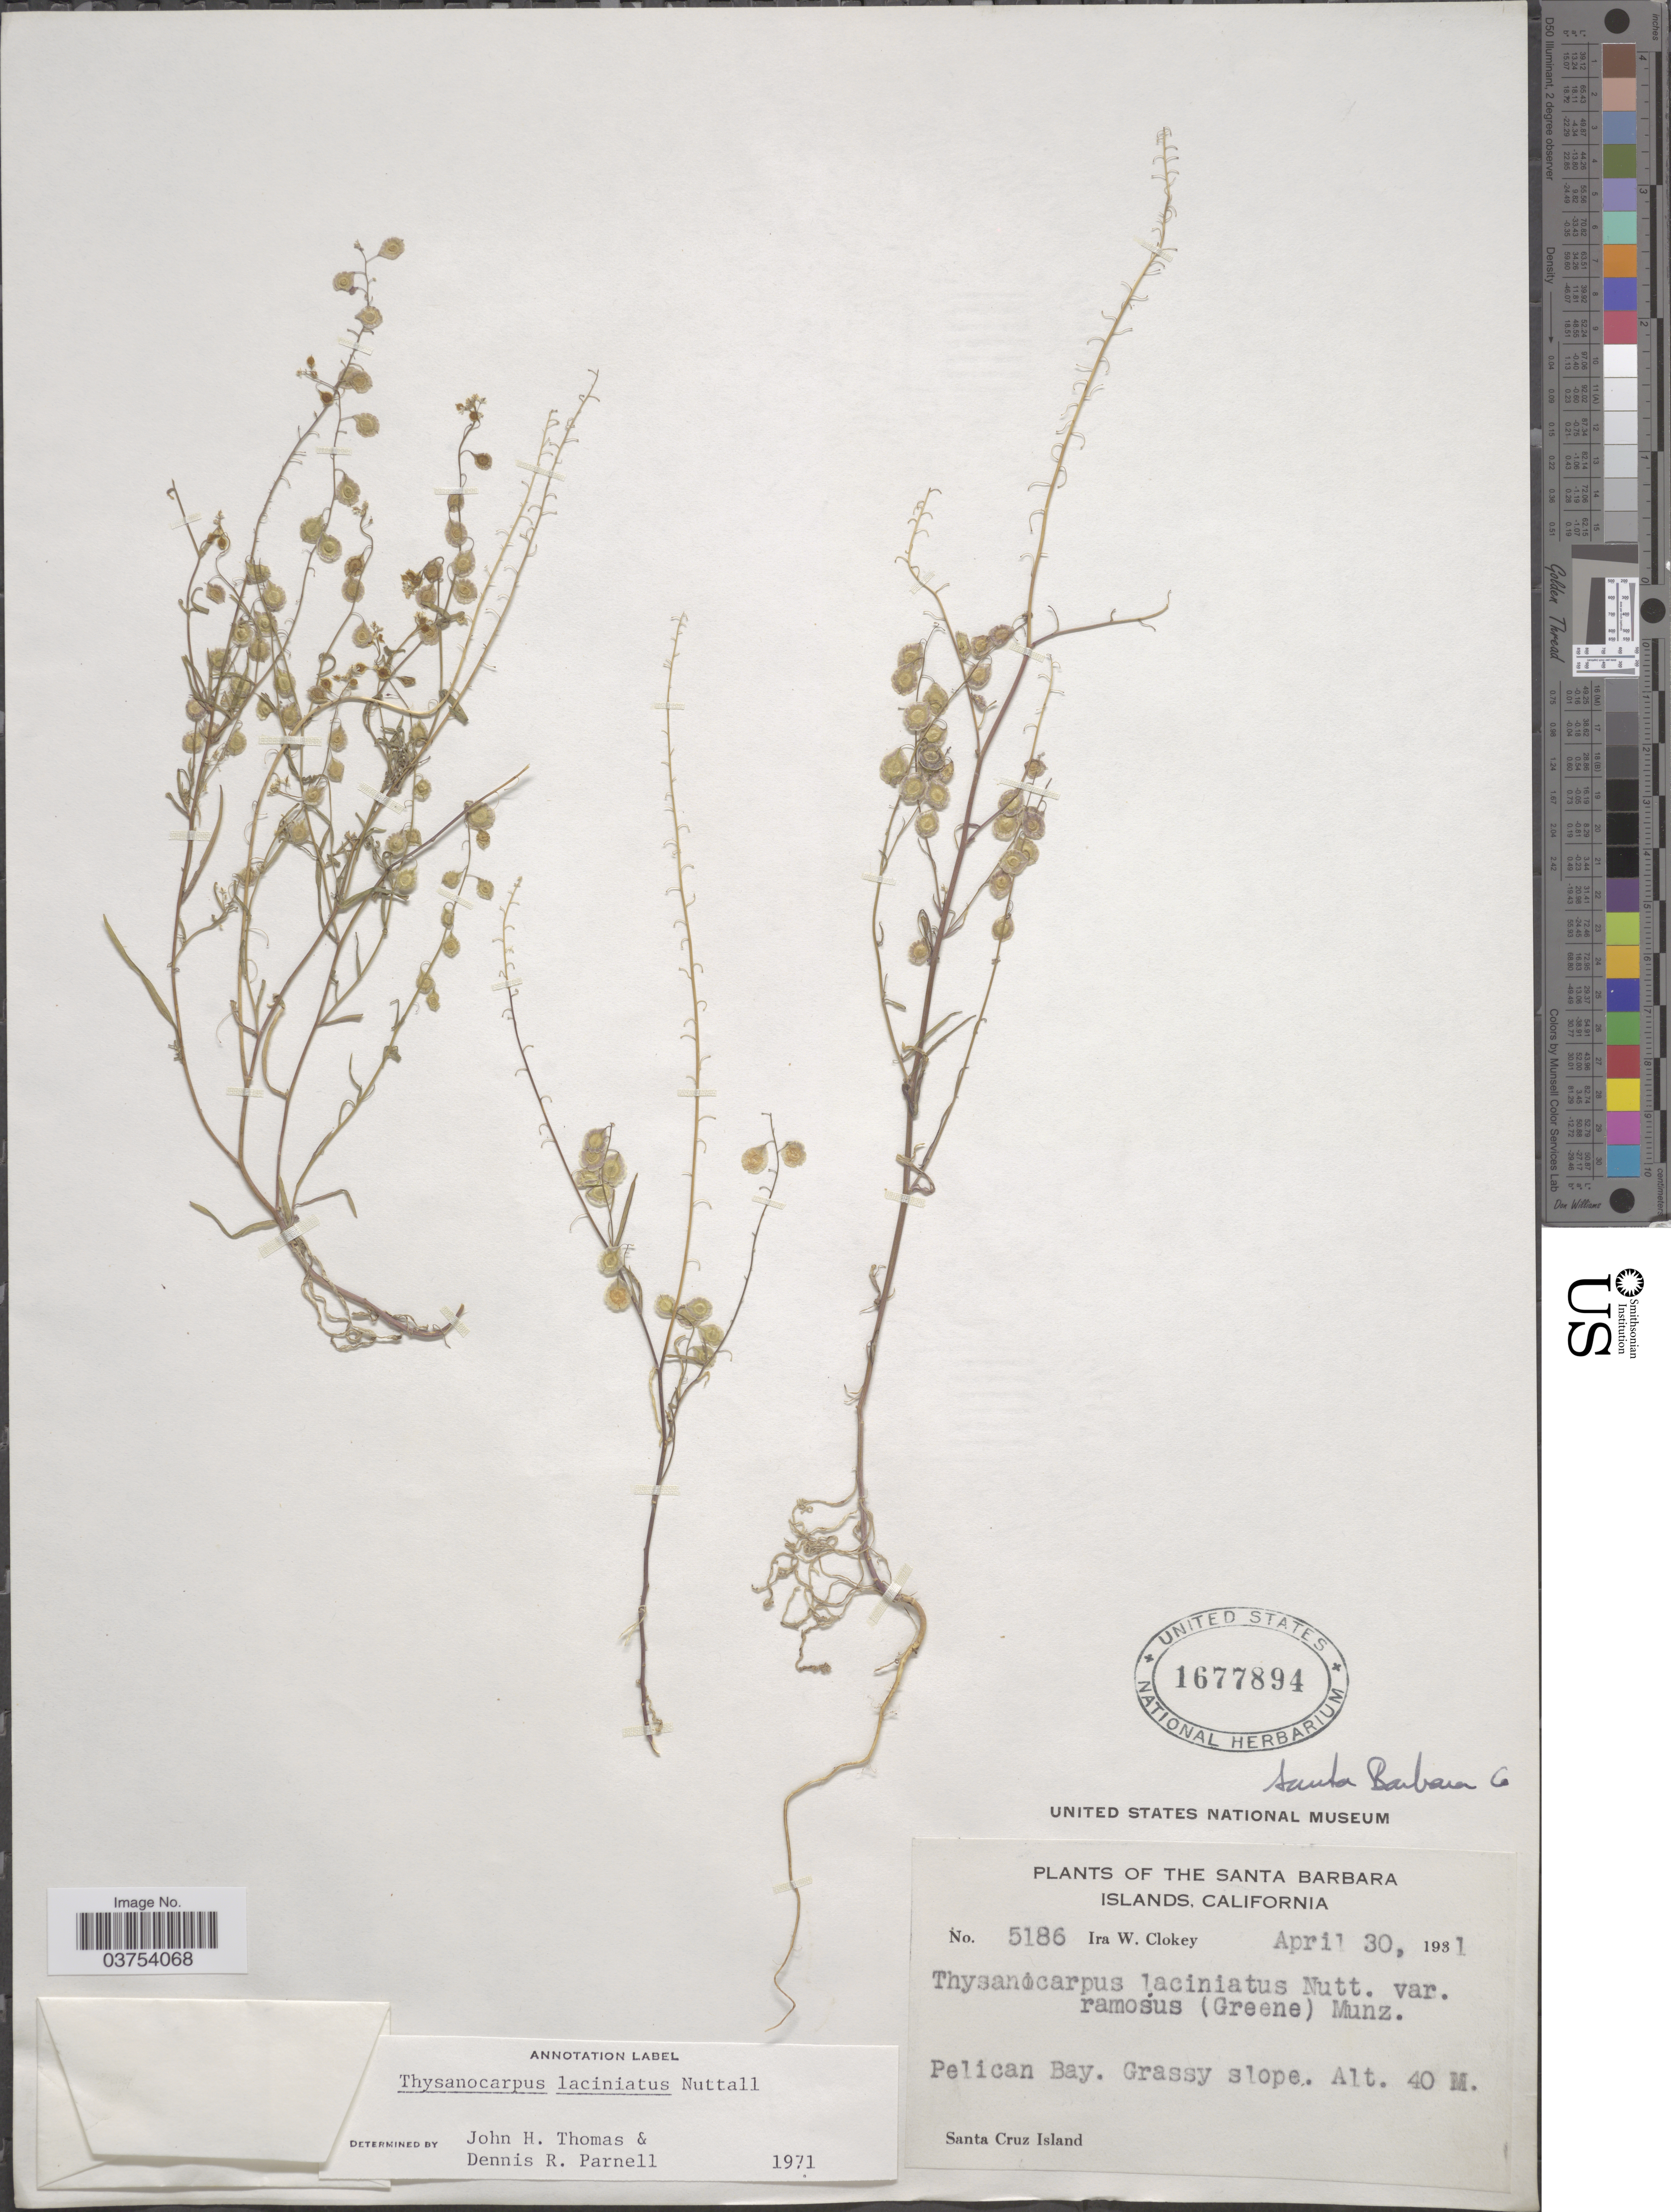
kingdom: Plantae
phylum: Tracheophyta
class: Magnoliopsida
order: Brassicales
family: Brassicaceae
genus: Thysanocarpus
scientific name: Thysanocarpus laciniatus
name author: Nutt. in Torr. & A. Gray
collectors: I. W. Clokey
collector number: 5186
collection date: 1931-04-30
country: United States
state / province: California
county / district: Santa Barbara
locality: Santa Barbara Co. The Santa Barbara Islands. Pelican Bay. Santa Cruz Island.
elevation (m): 40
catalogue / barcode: US 1677894